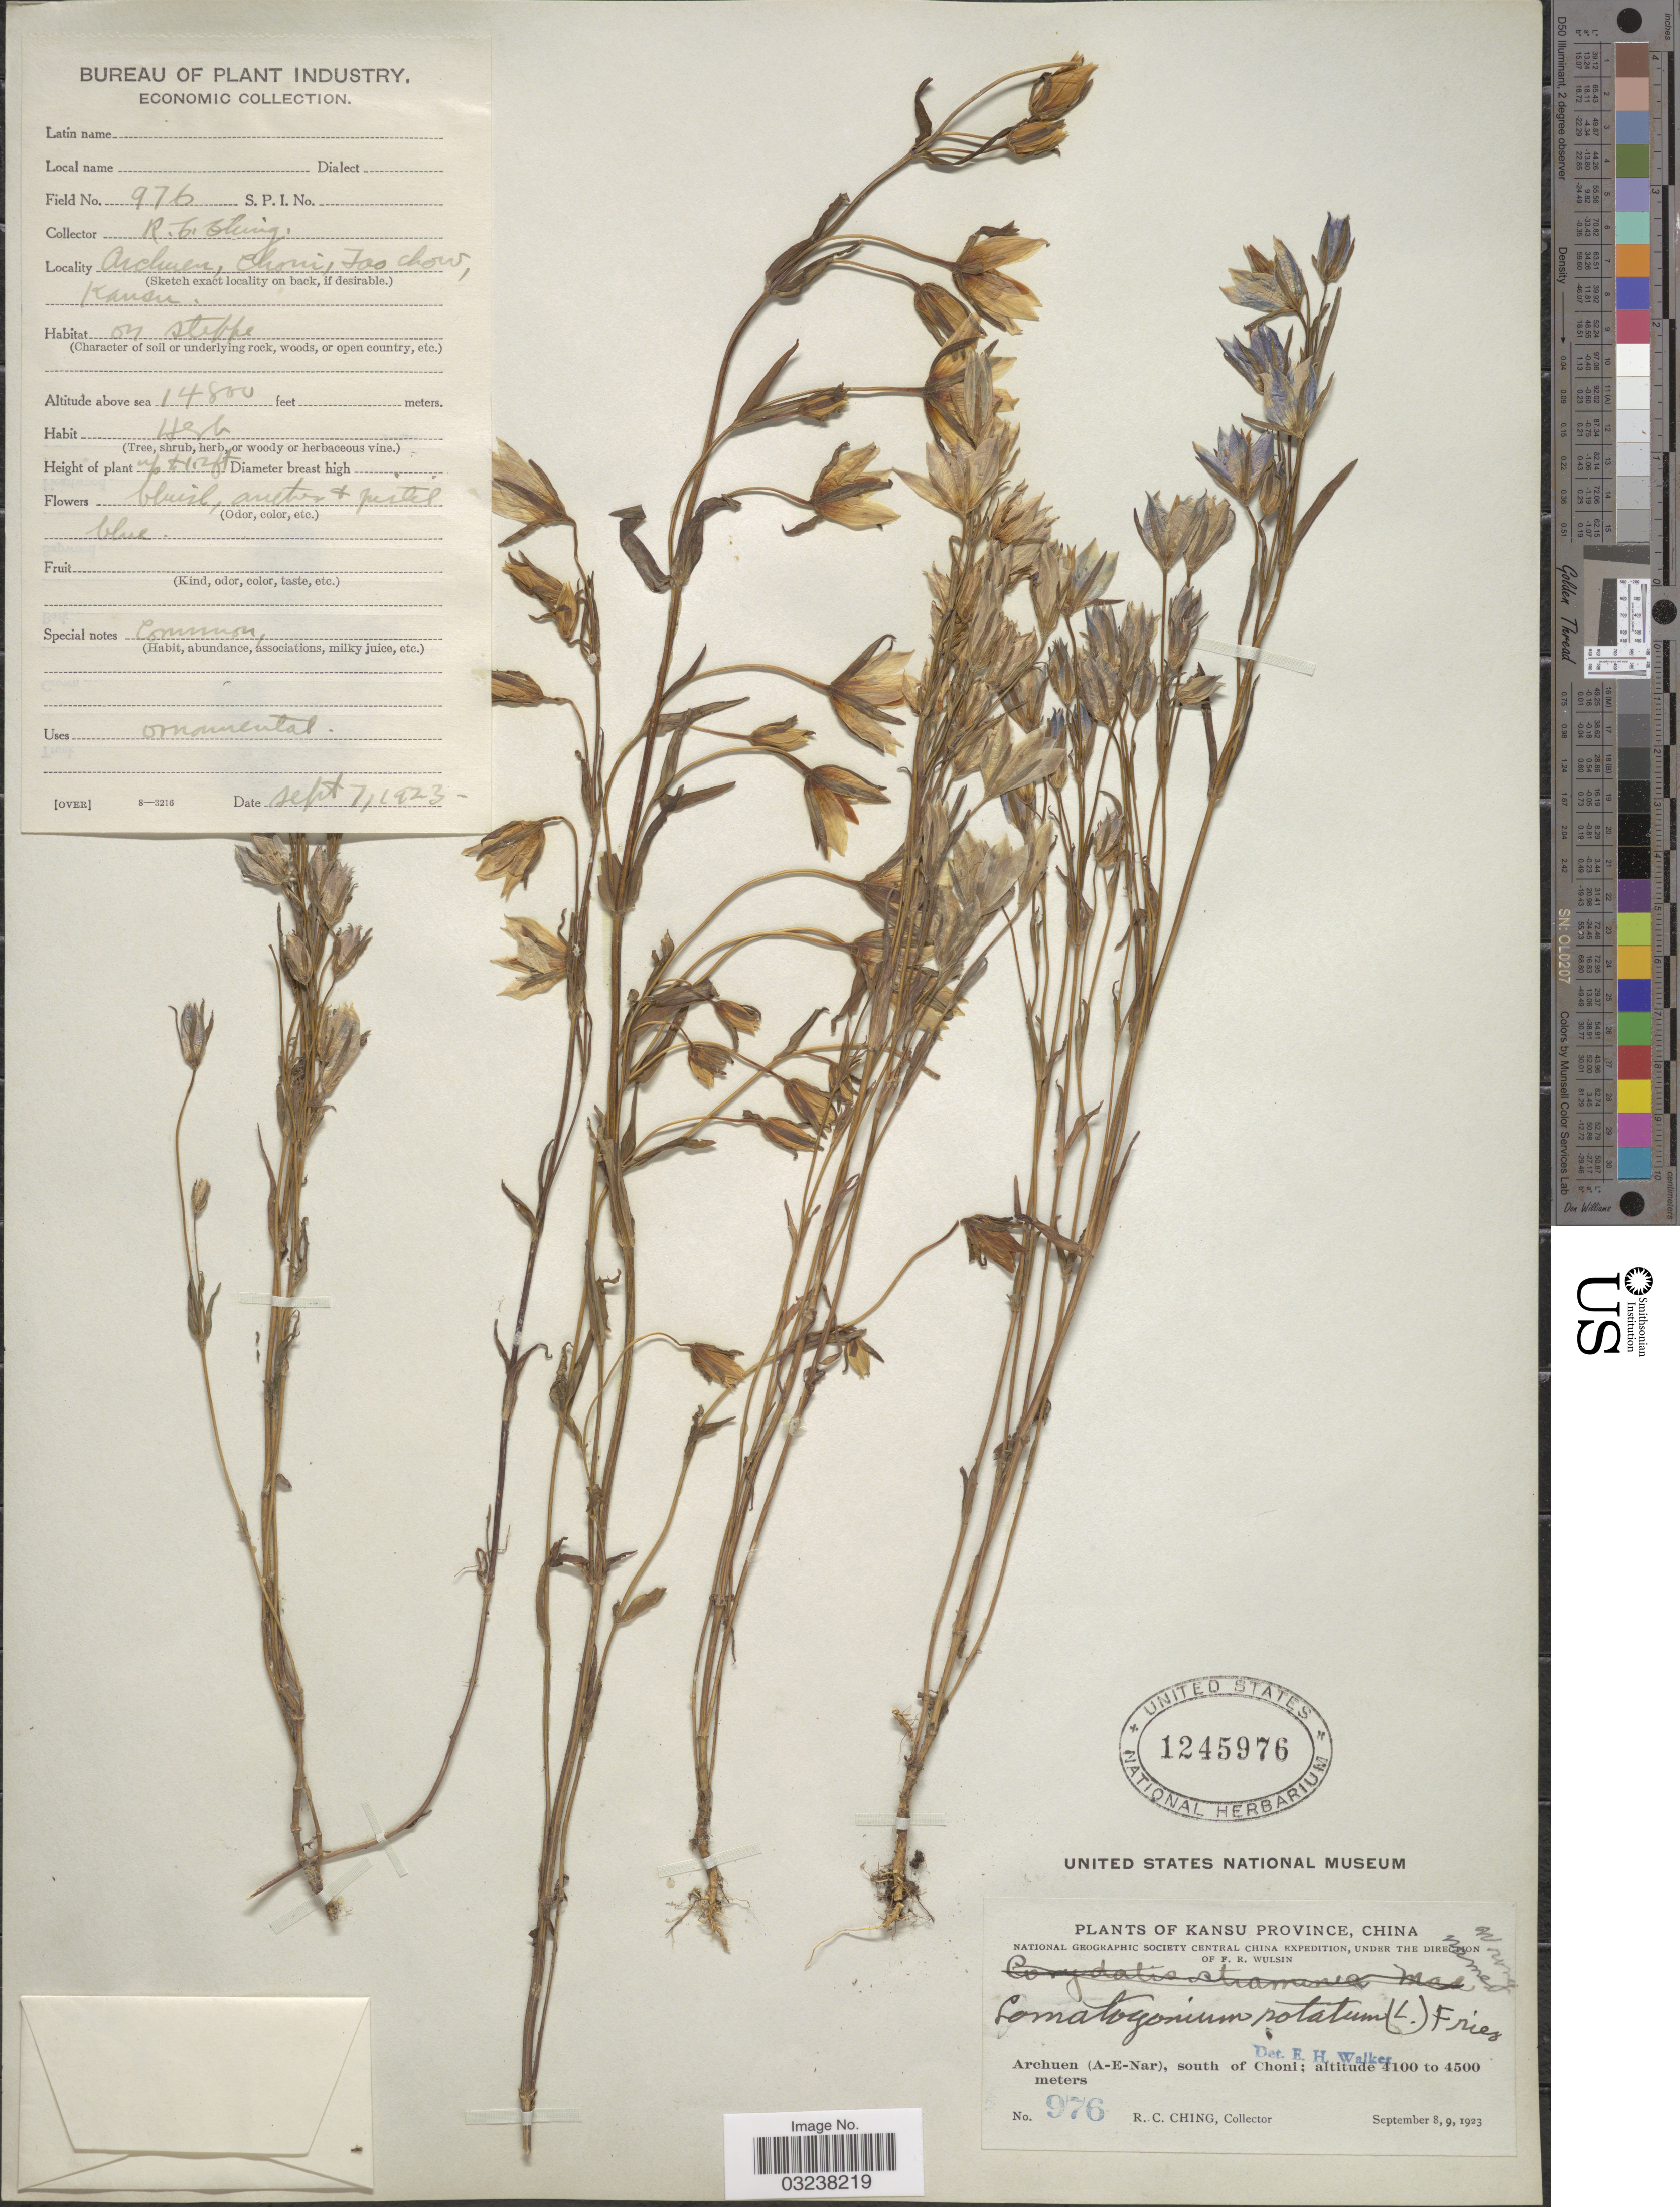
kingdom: Plantae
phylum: Tracheophyta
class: Magnoliopsida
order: Gentianales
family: Gentianaceae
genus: Lomatogonium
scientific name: Lomatogonium rotatum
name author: (L.) Fr.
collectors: R. C. Ching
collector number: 976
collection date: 1923-09-07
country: China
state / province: Gansu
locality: Kansu Province. Archuen (A-E-Nar), south of Choni.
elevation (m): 4511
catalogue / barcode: US 1245976